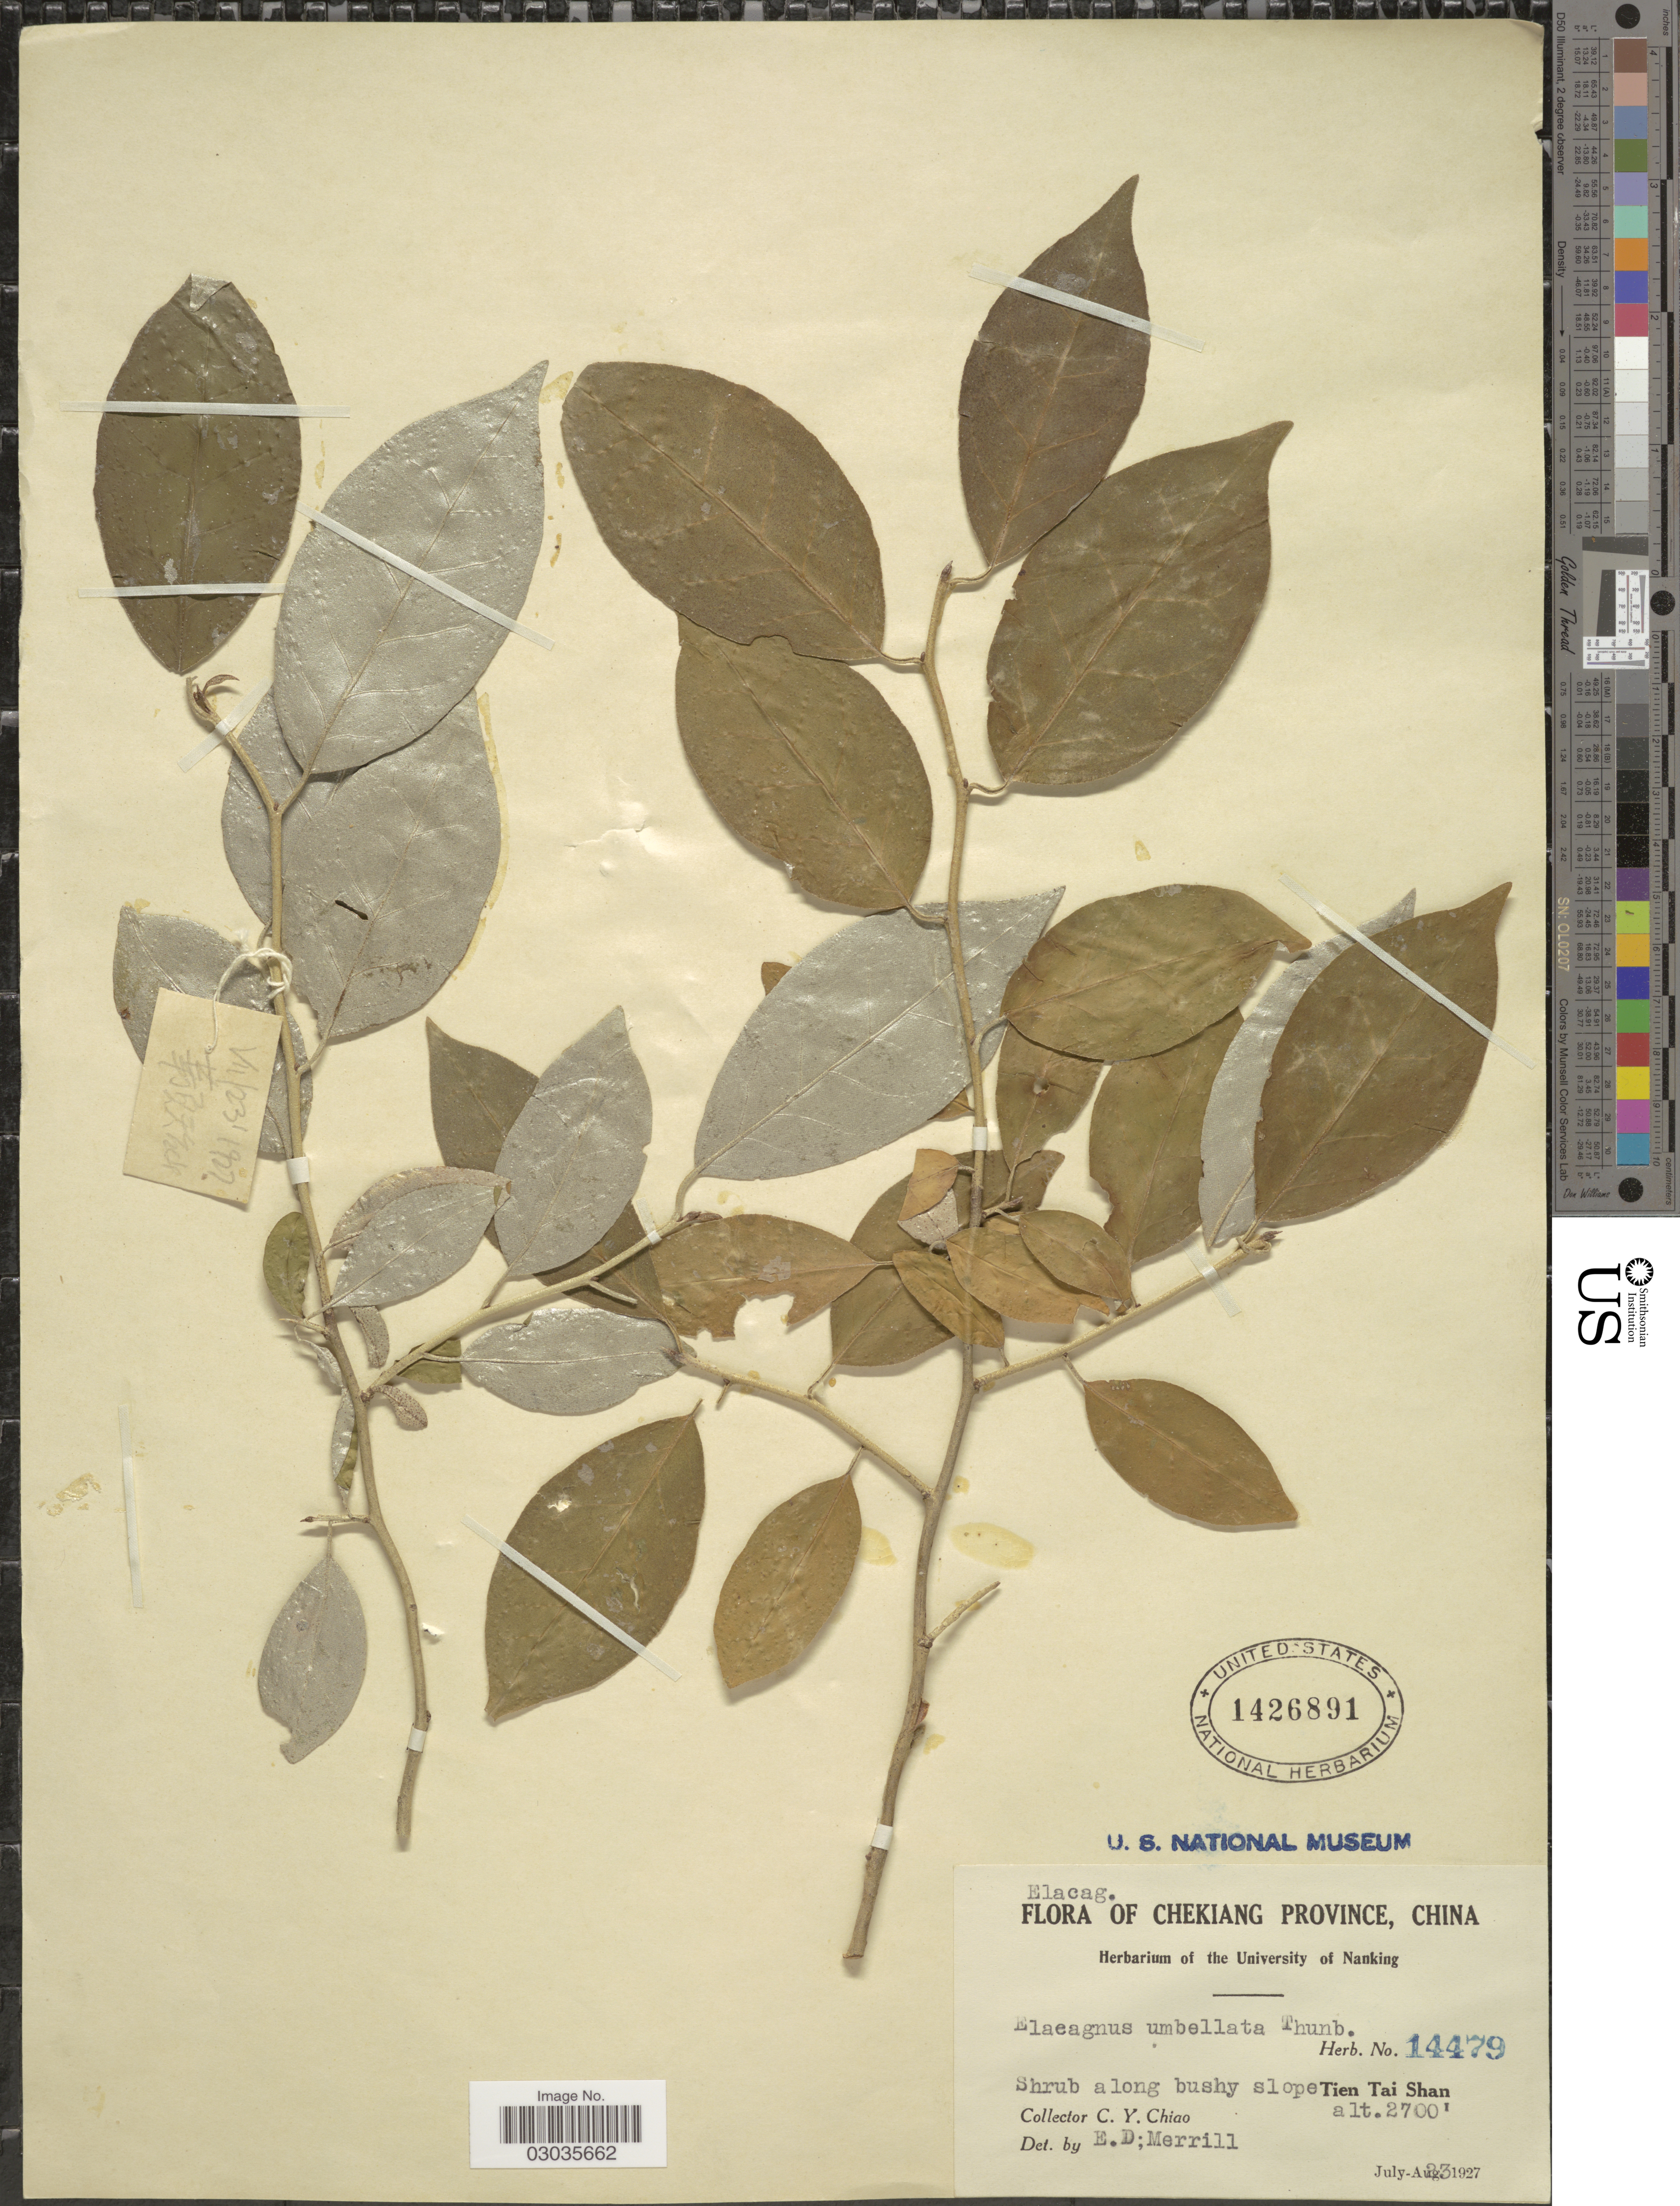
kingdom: Plantae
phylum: Tracheophyta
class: Magnoliopsida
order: Rosales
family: Elaeagnaceae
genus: Elaeagnus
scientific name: Elaeagnus umbellata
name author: Thunb.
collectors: C. Y. Chiao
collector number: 14479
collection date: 1927-07-23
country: China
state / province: Zhejiang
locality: Chekiang Province. Tien Tai Shan.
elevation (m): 823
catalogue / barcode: US 1426891